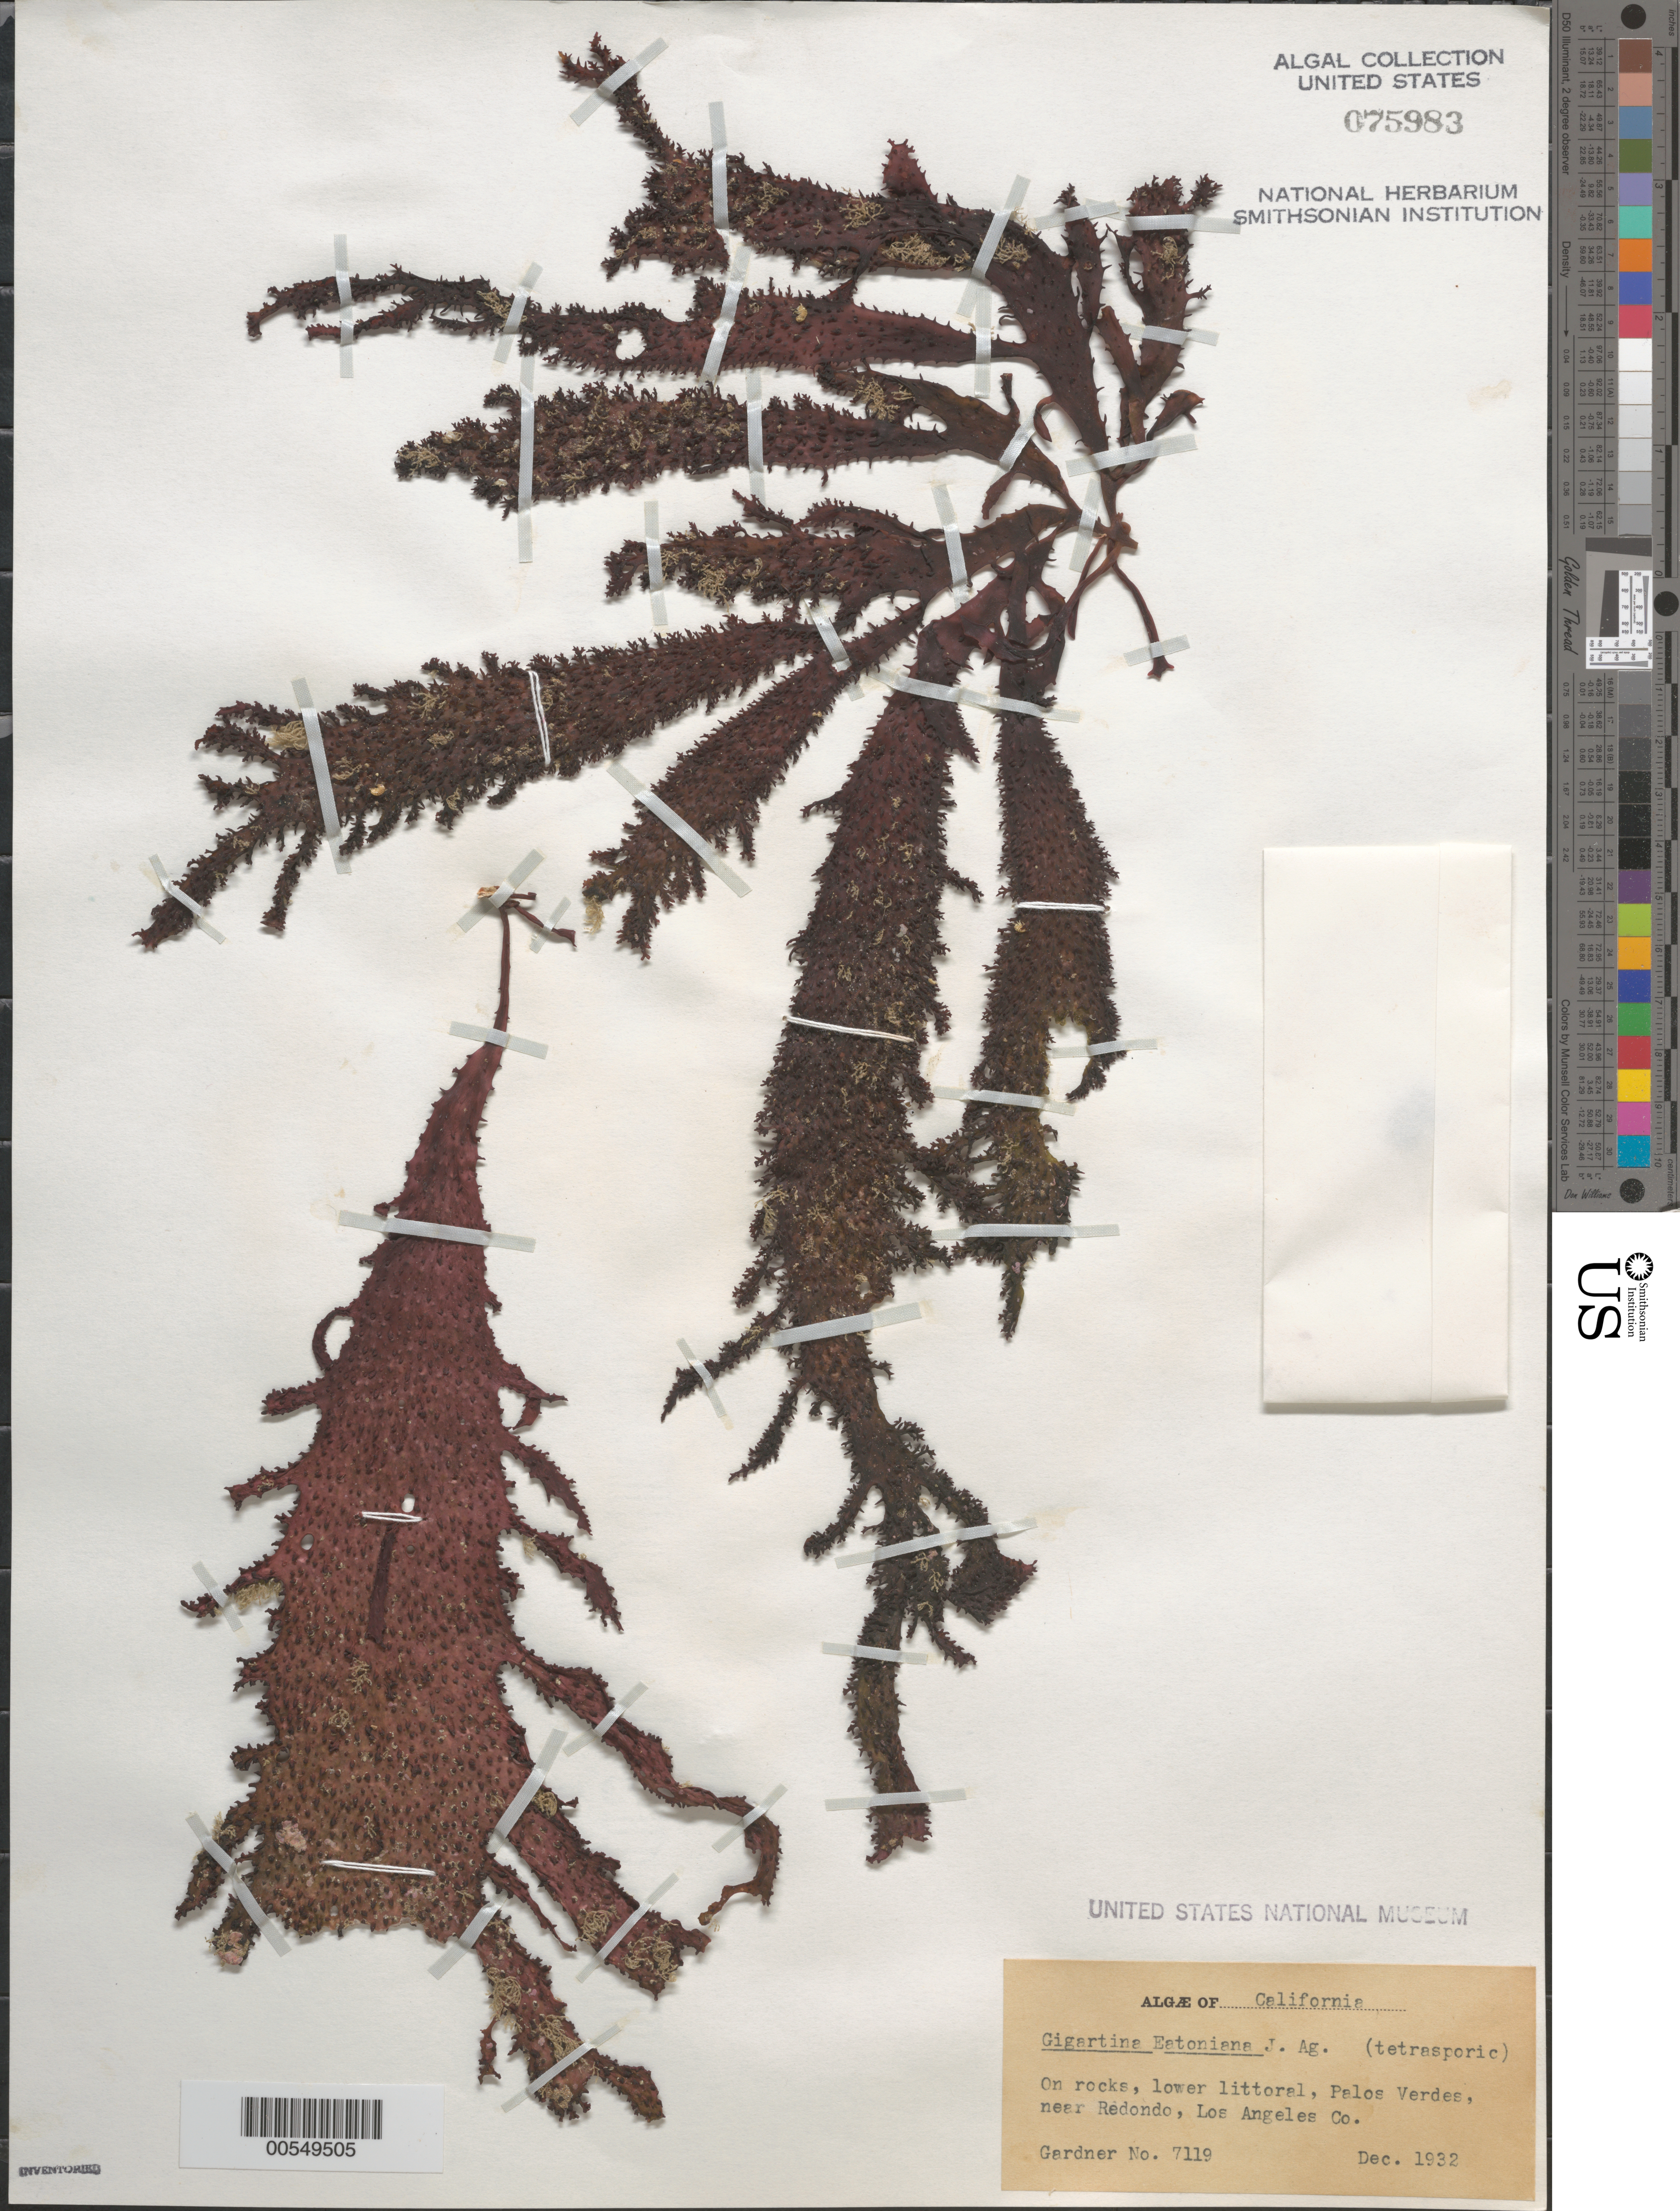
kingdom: Plantae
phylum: Rhodophyta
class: Florideophyceae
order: Gigartinales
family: Gigartinaceae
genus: Chondracanthus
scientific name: Chondracanthus spinosus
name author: (Kütz.) Guiry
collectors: N. Gardner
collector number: NLG 7119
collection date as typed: Dec 1932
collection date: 1932-12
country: United States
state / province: California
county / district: Los Angeles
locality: Palos Verdes, near Redondo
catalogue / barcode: US 75983